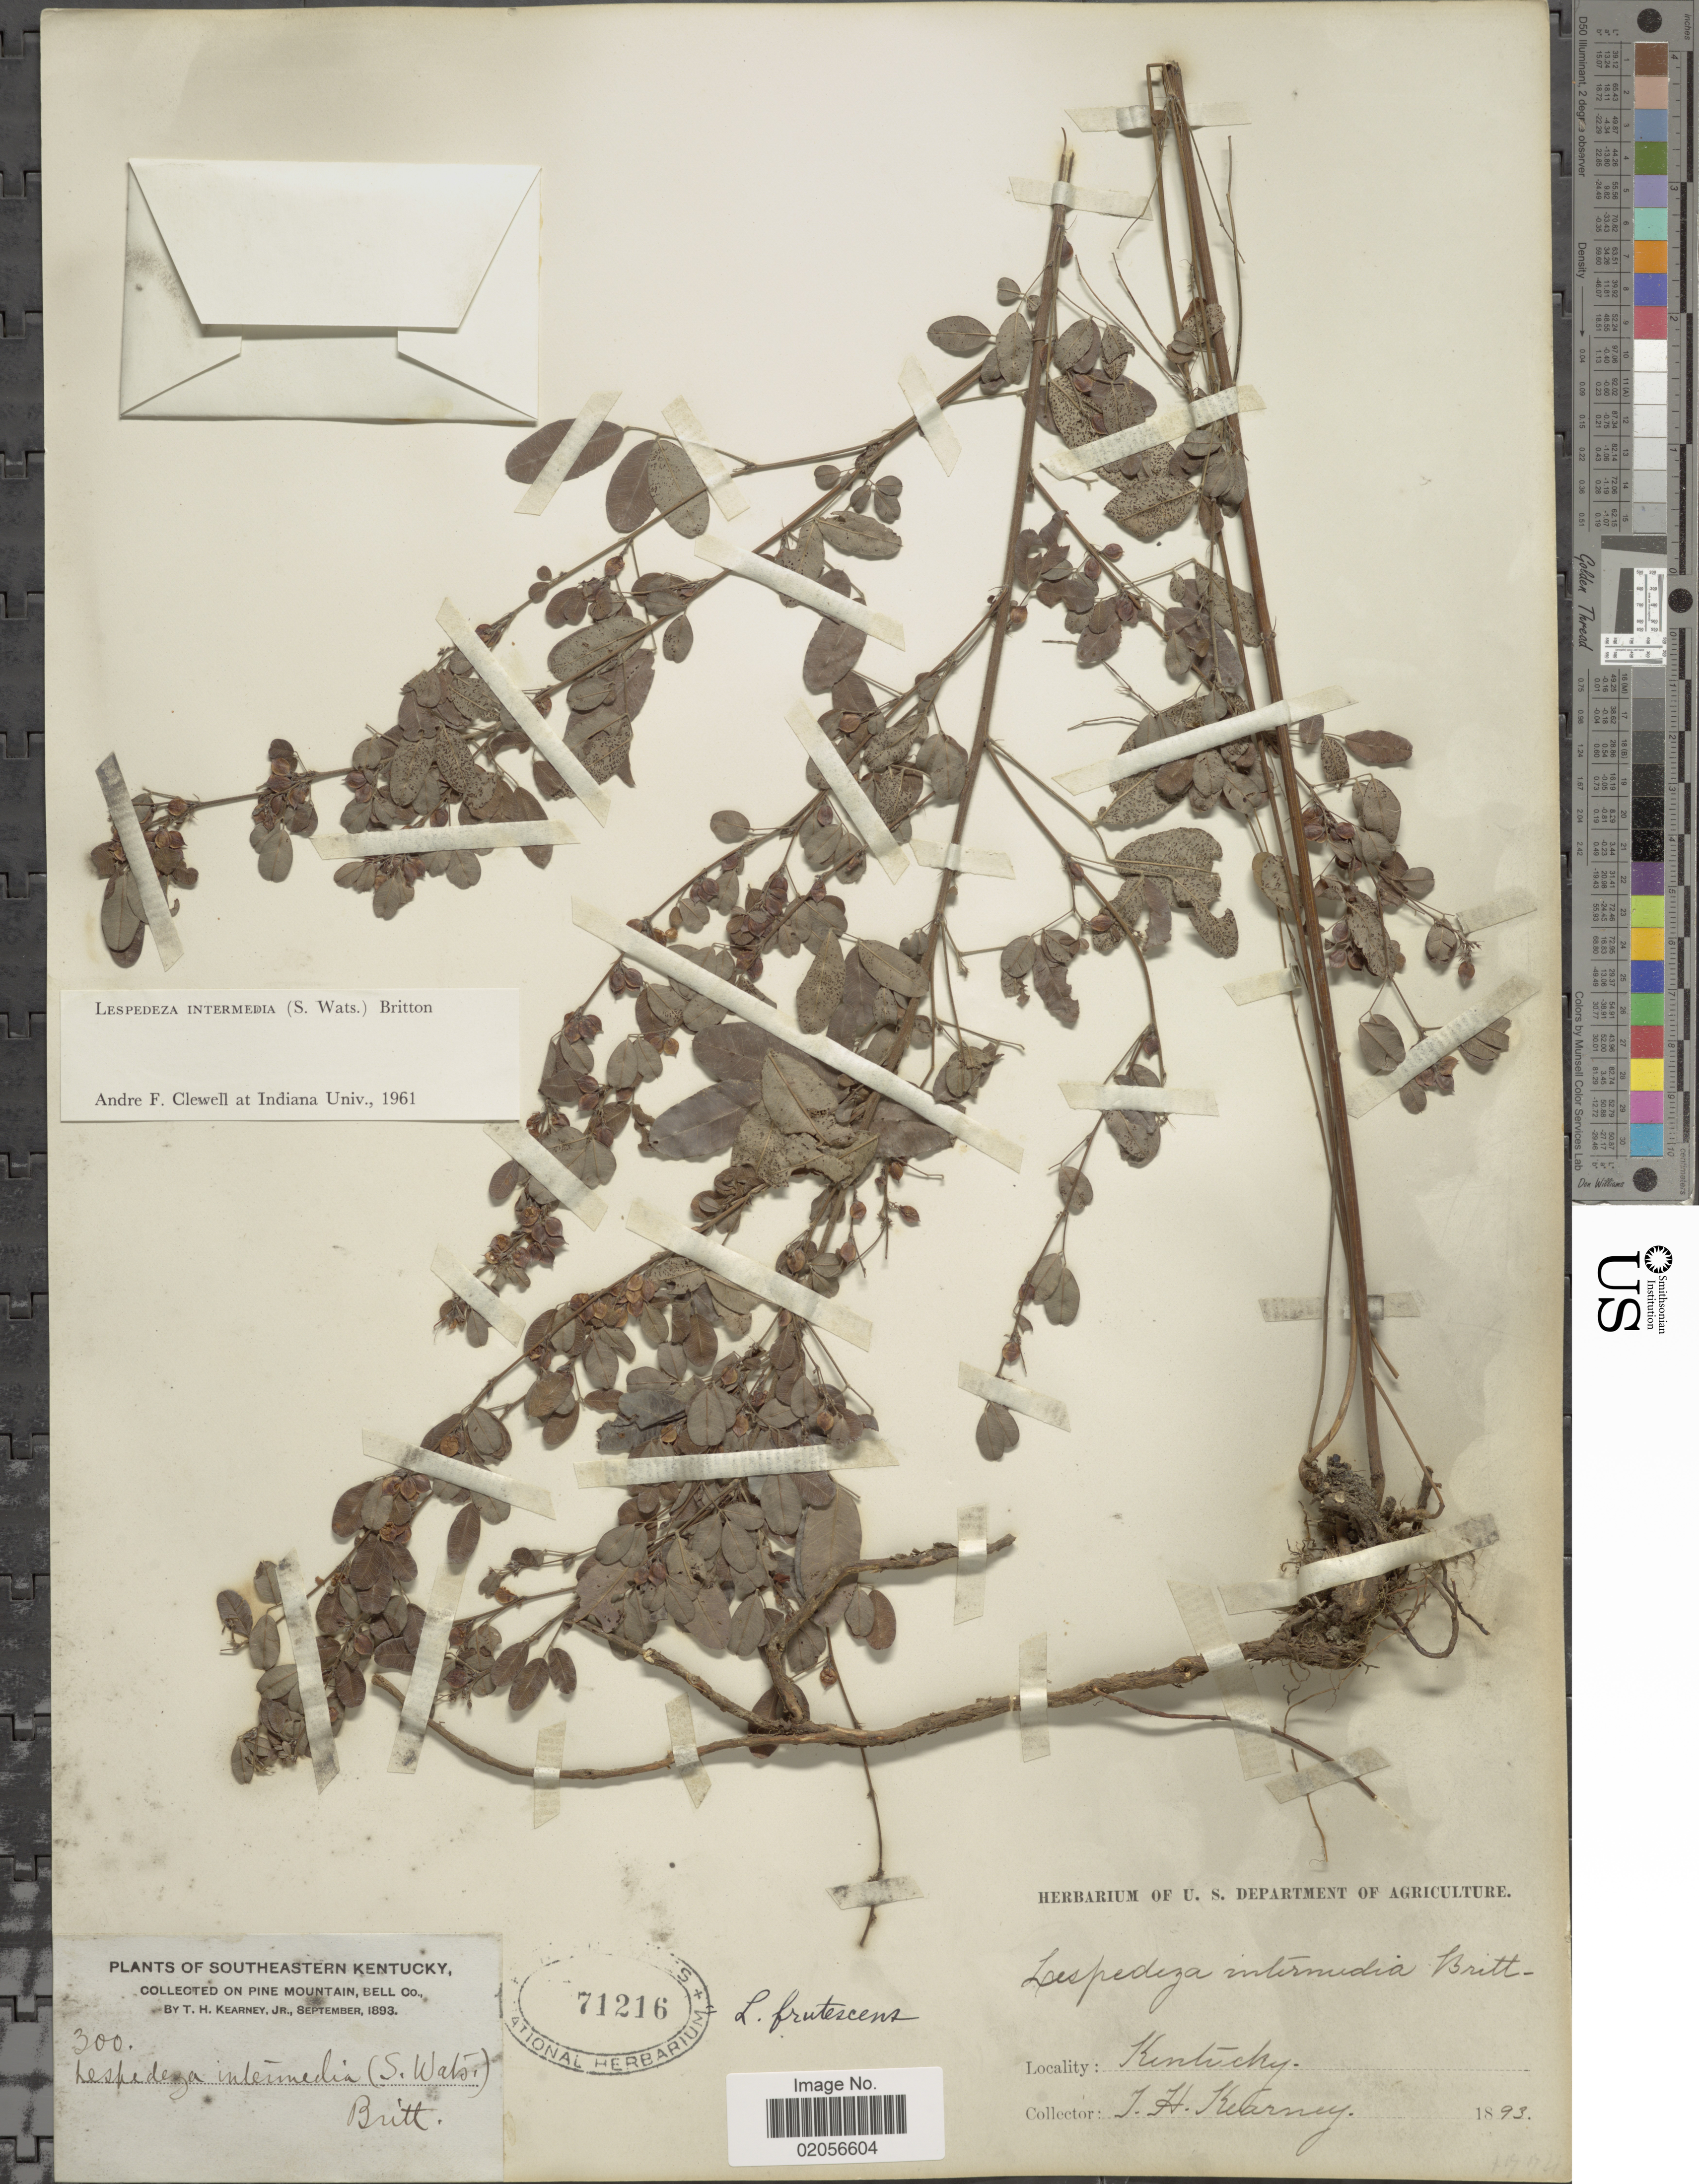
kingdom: Plantae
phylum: Tracheophyta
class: Magnoliopsida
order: Fabales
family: Fabaceae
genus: Lespedeza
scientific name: Lespedeza intermedia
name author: (S. Watson) Britton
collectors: T. H. Kearney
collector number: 300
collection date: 1893-09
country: United States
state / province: Kentucky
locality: Southeastern Kentucky, On Pine Mountain, Bell Co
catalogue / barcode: US 71216